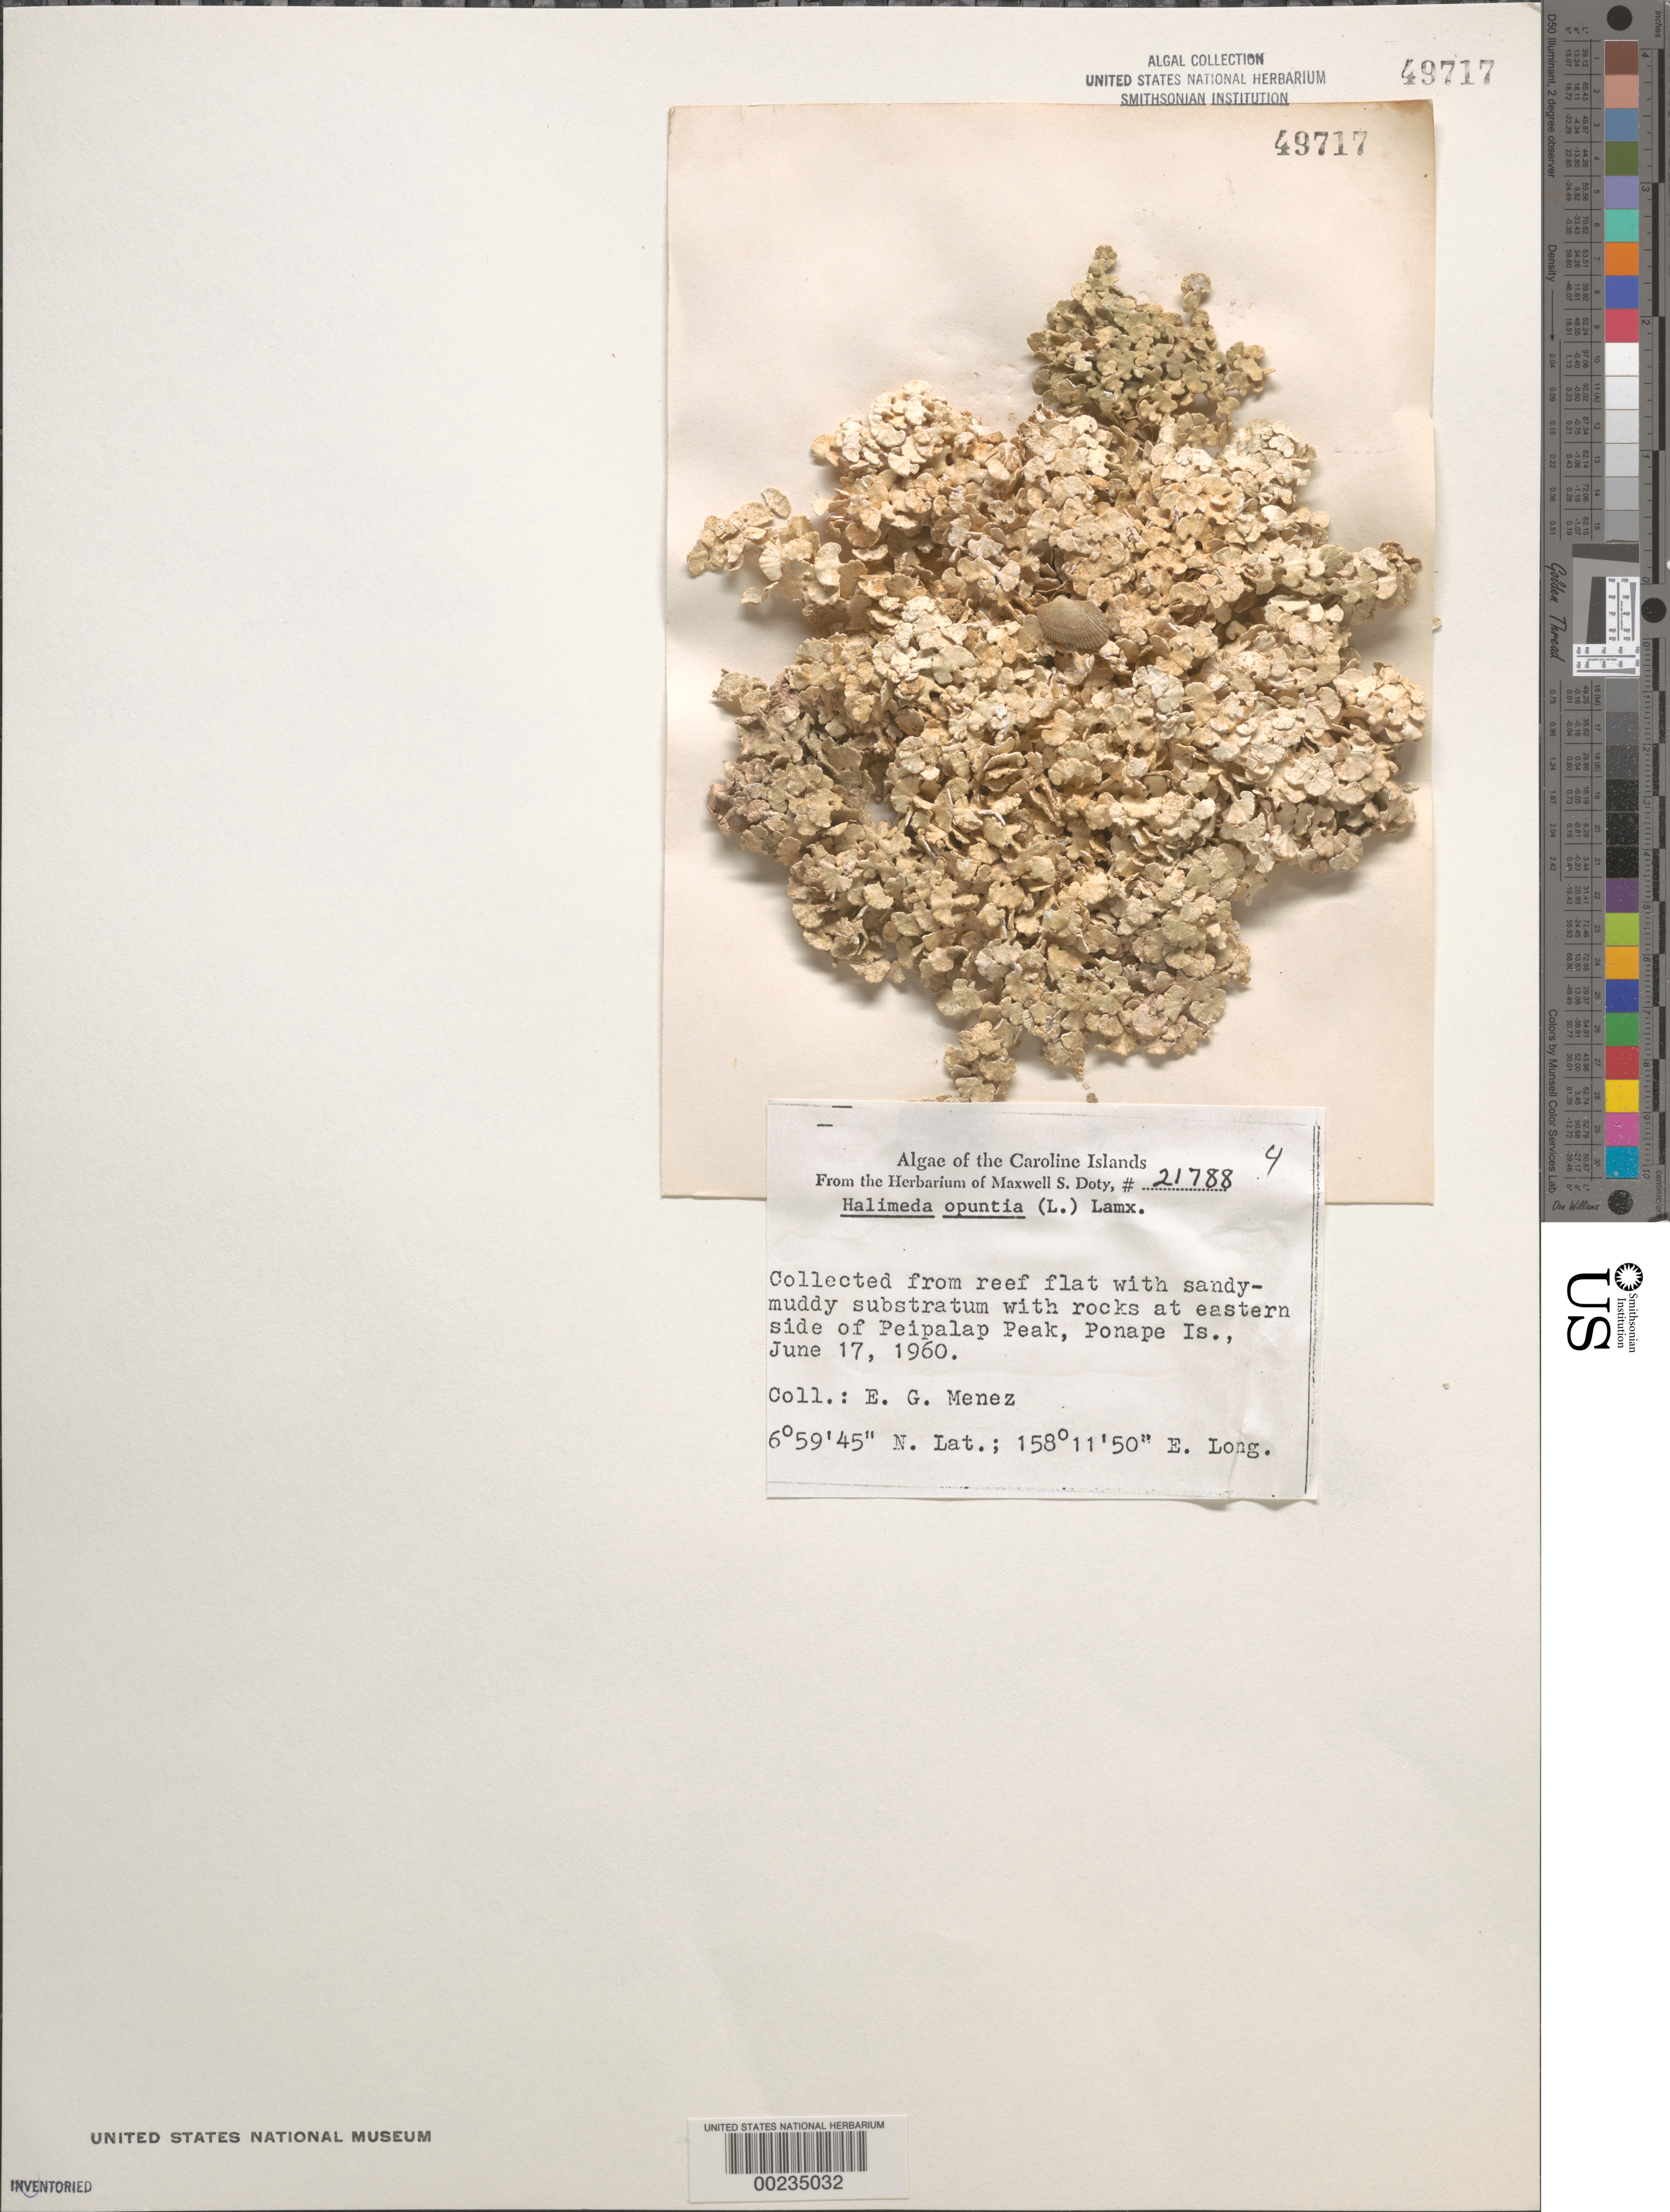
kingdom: Plantae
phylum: Chlorophyta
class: Ulvophyceae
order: Bryopsidales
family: Halimedaceae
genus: Halimeda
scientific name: Halimeda opuntia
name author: (L.) J.V.Lamouroux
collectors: Meñez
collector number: MSD 21788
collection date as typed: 17 Jun 1960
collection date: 1960-06-17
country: Micronesia, Federated States of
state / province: Pohnpei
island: Pohnpei [Ponape]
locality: Peipalap Peak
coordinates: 6 59' 45" N, 158 11' 50" E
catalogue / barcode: US 49717